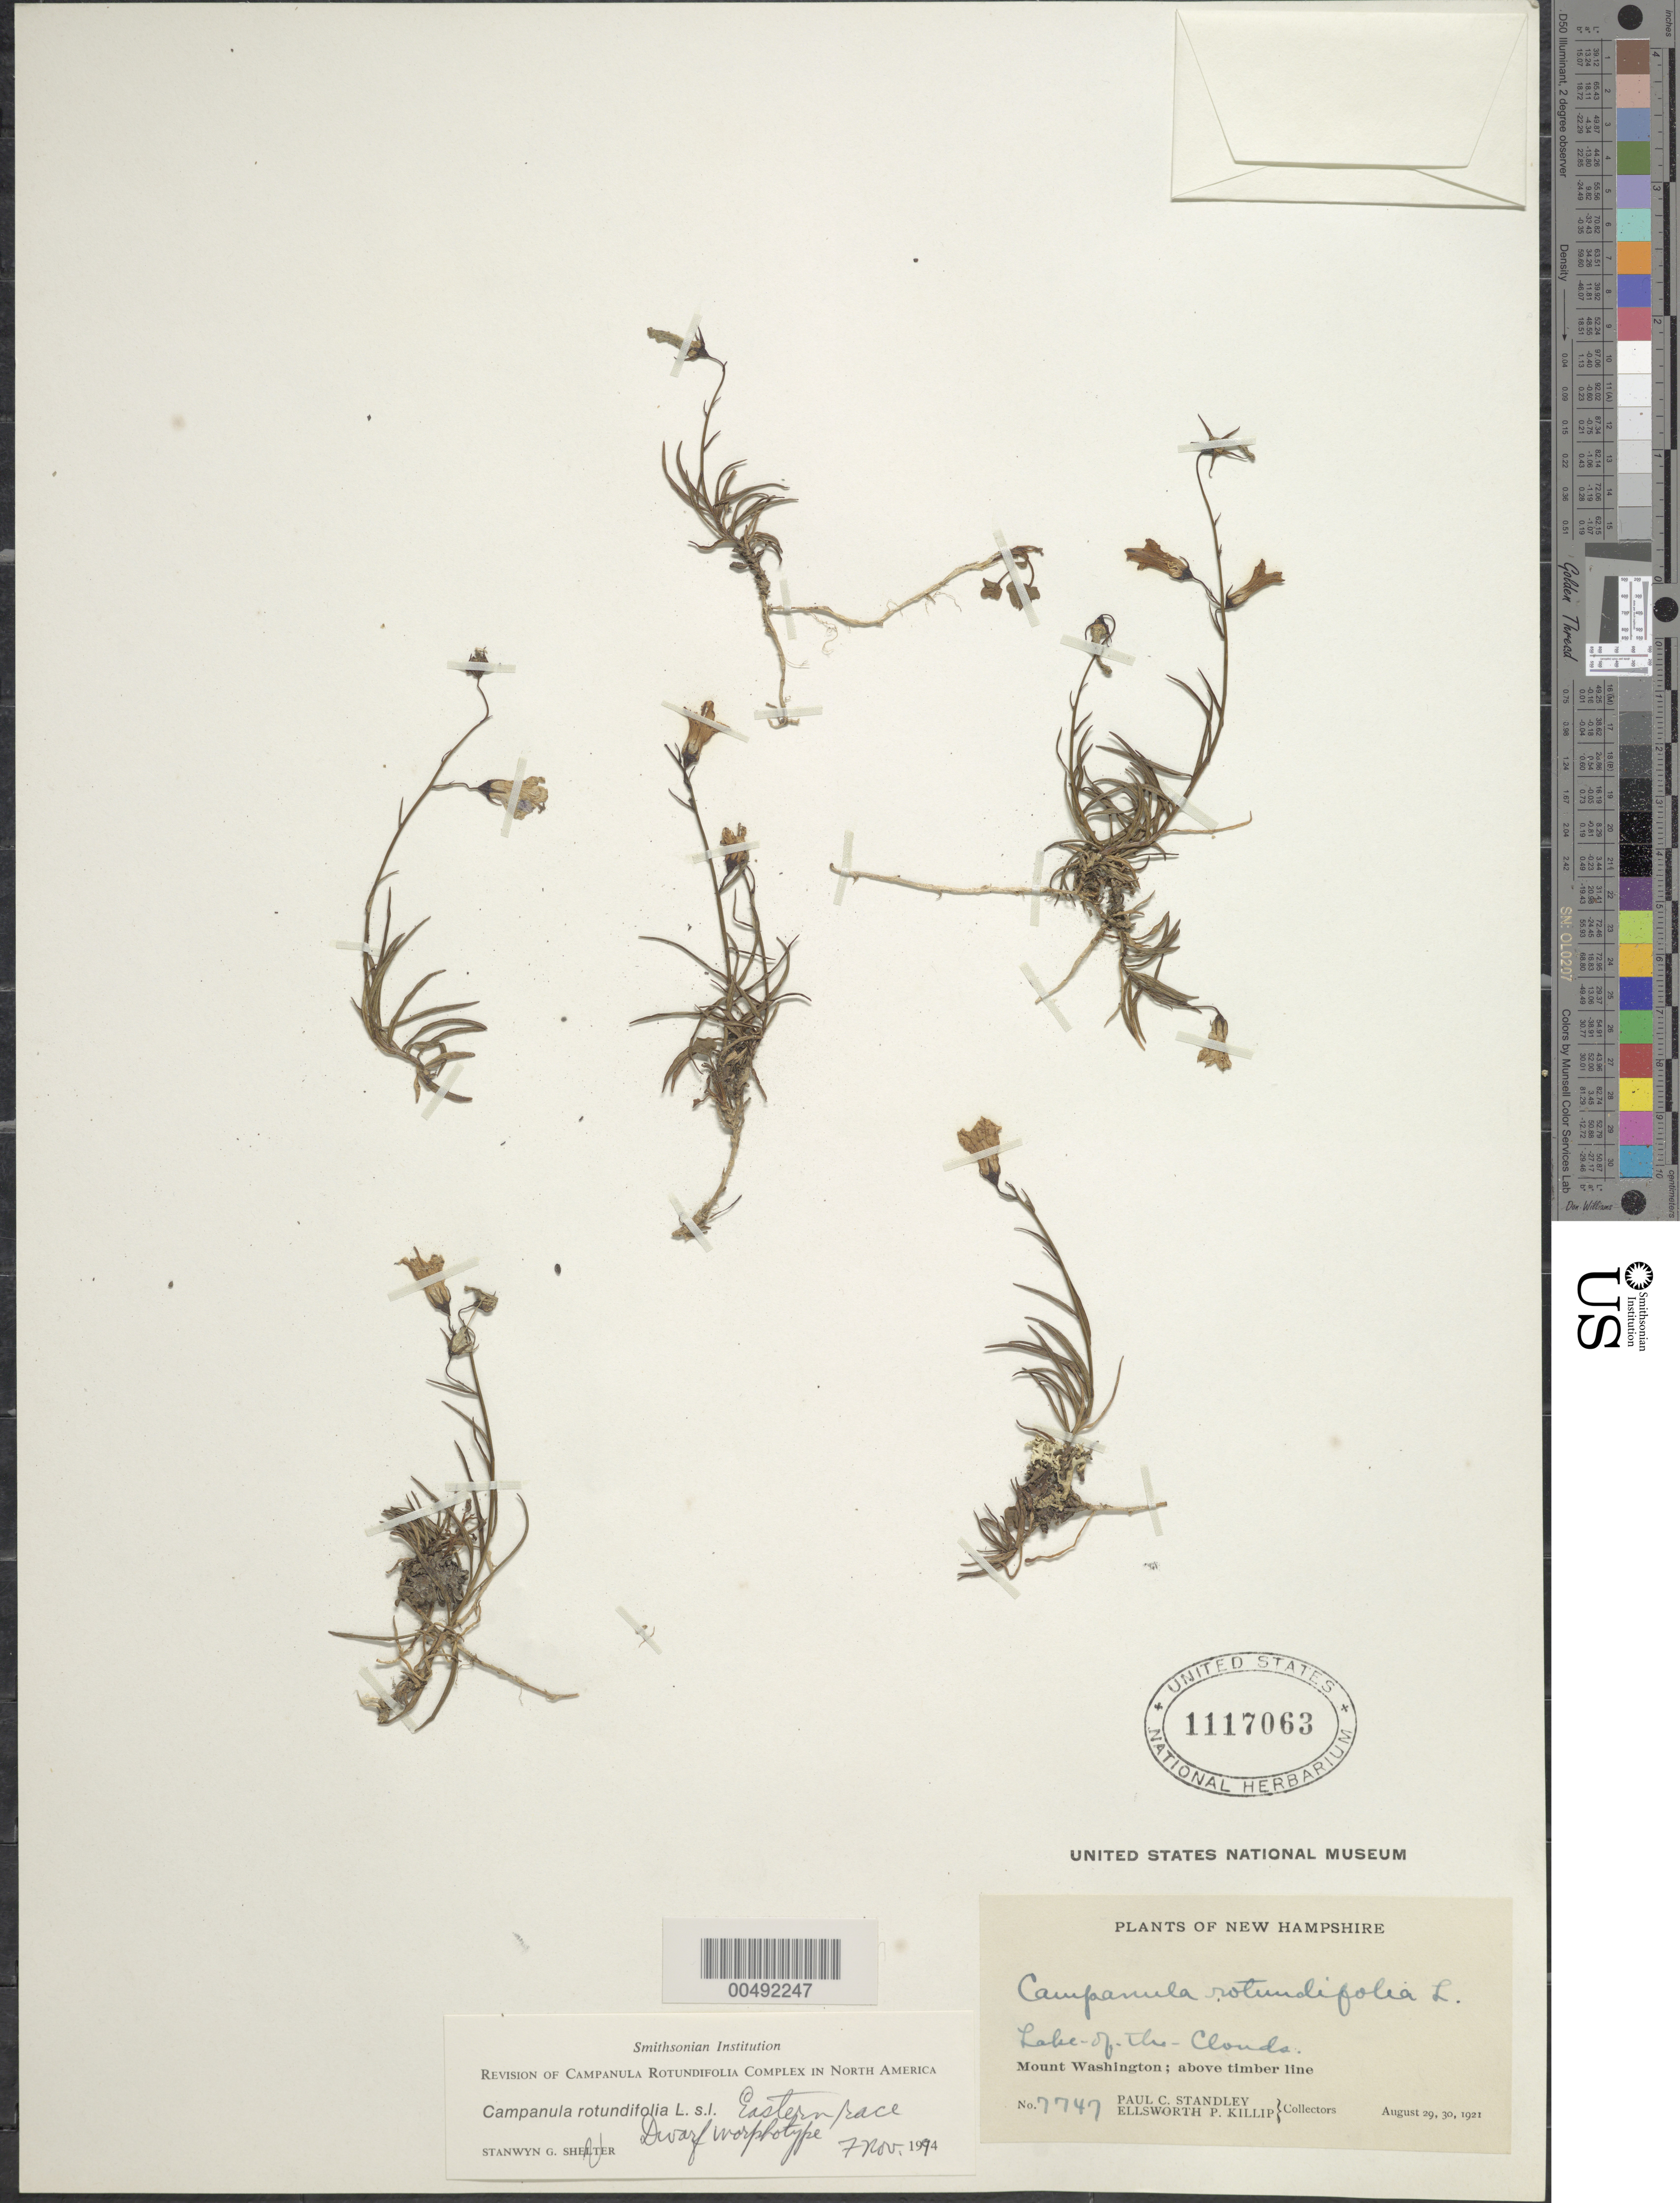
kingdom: Plantae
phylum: Tracheophyta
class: Magnoliopsida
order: Asterales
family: Campanulaceae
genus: Campanula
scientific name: Campanula rotundifolia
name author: L.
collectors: P. C. Standley & E. P. Killip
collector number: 7747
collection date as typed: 29 Aug 1921 to 30 Aug 1921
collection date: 1921-08-29/1921-08-30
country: United States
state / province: New Hampshire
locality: Mount Washington, Lake-of-the Clouds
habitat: above timber line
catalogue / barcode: US 1117063